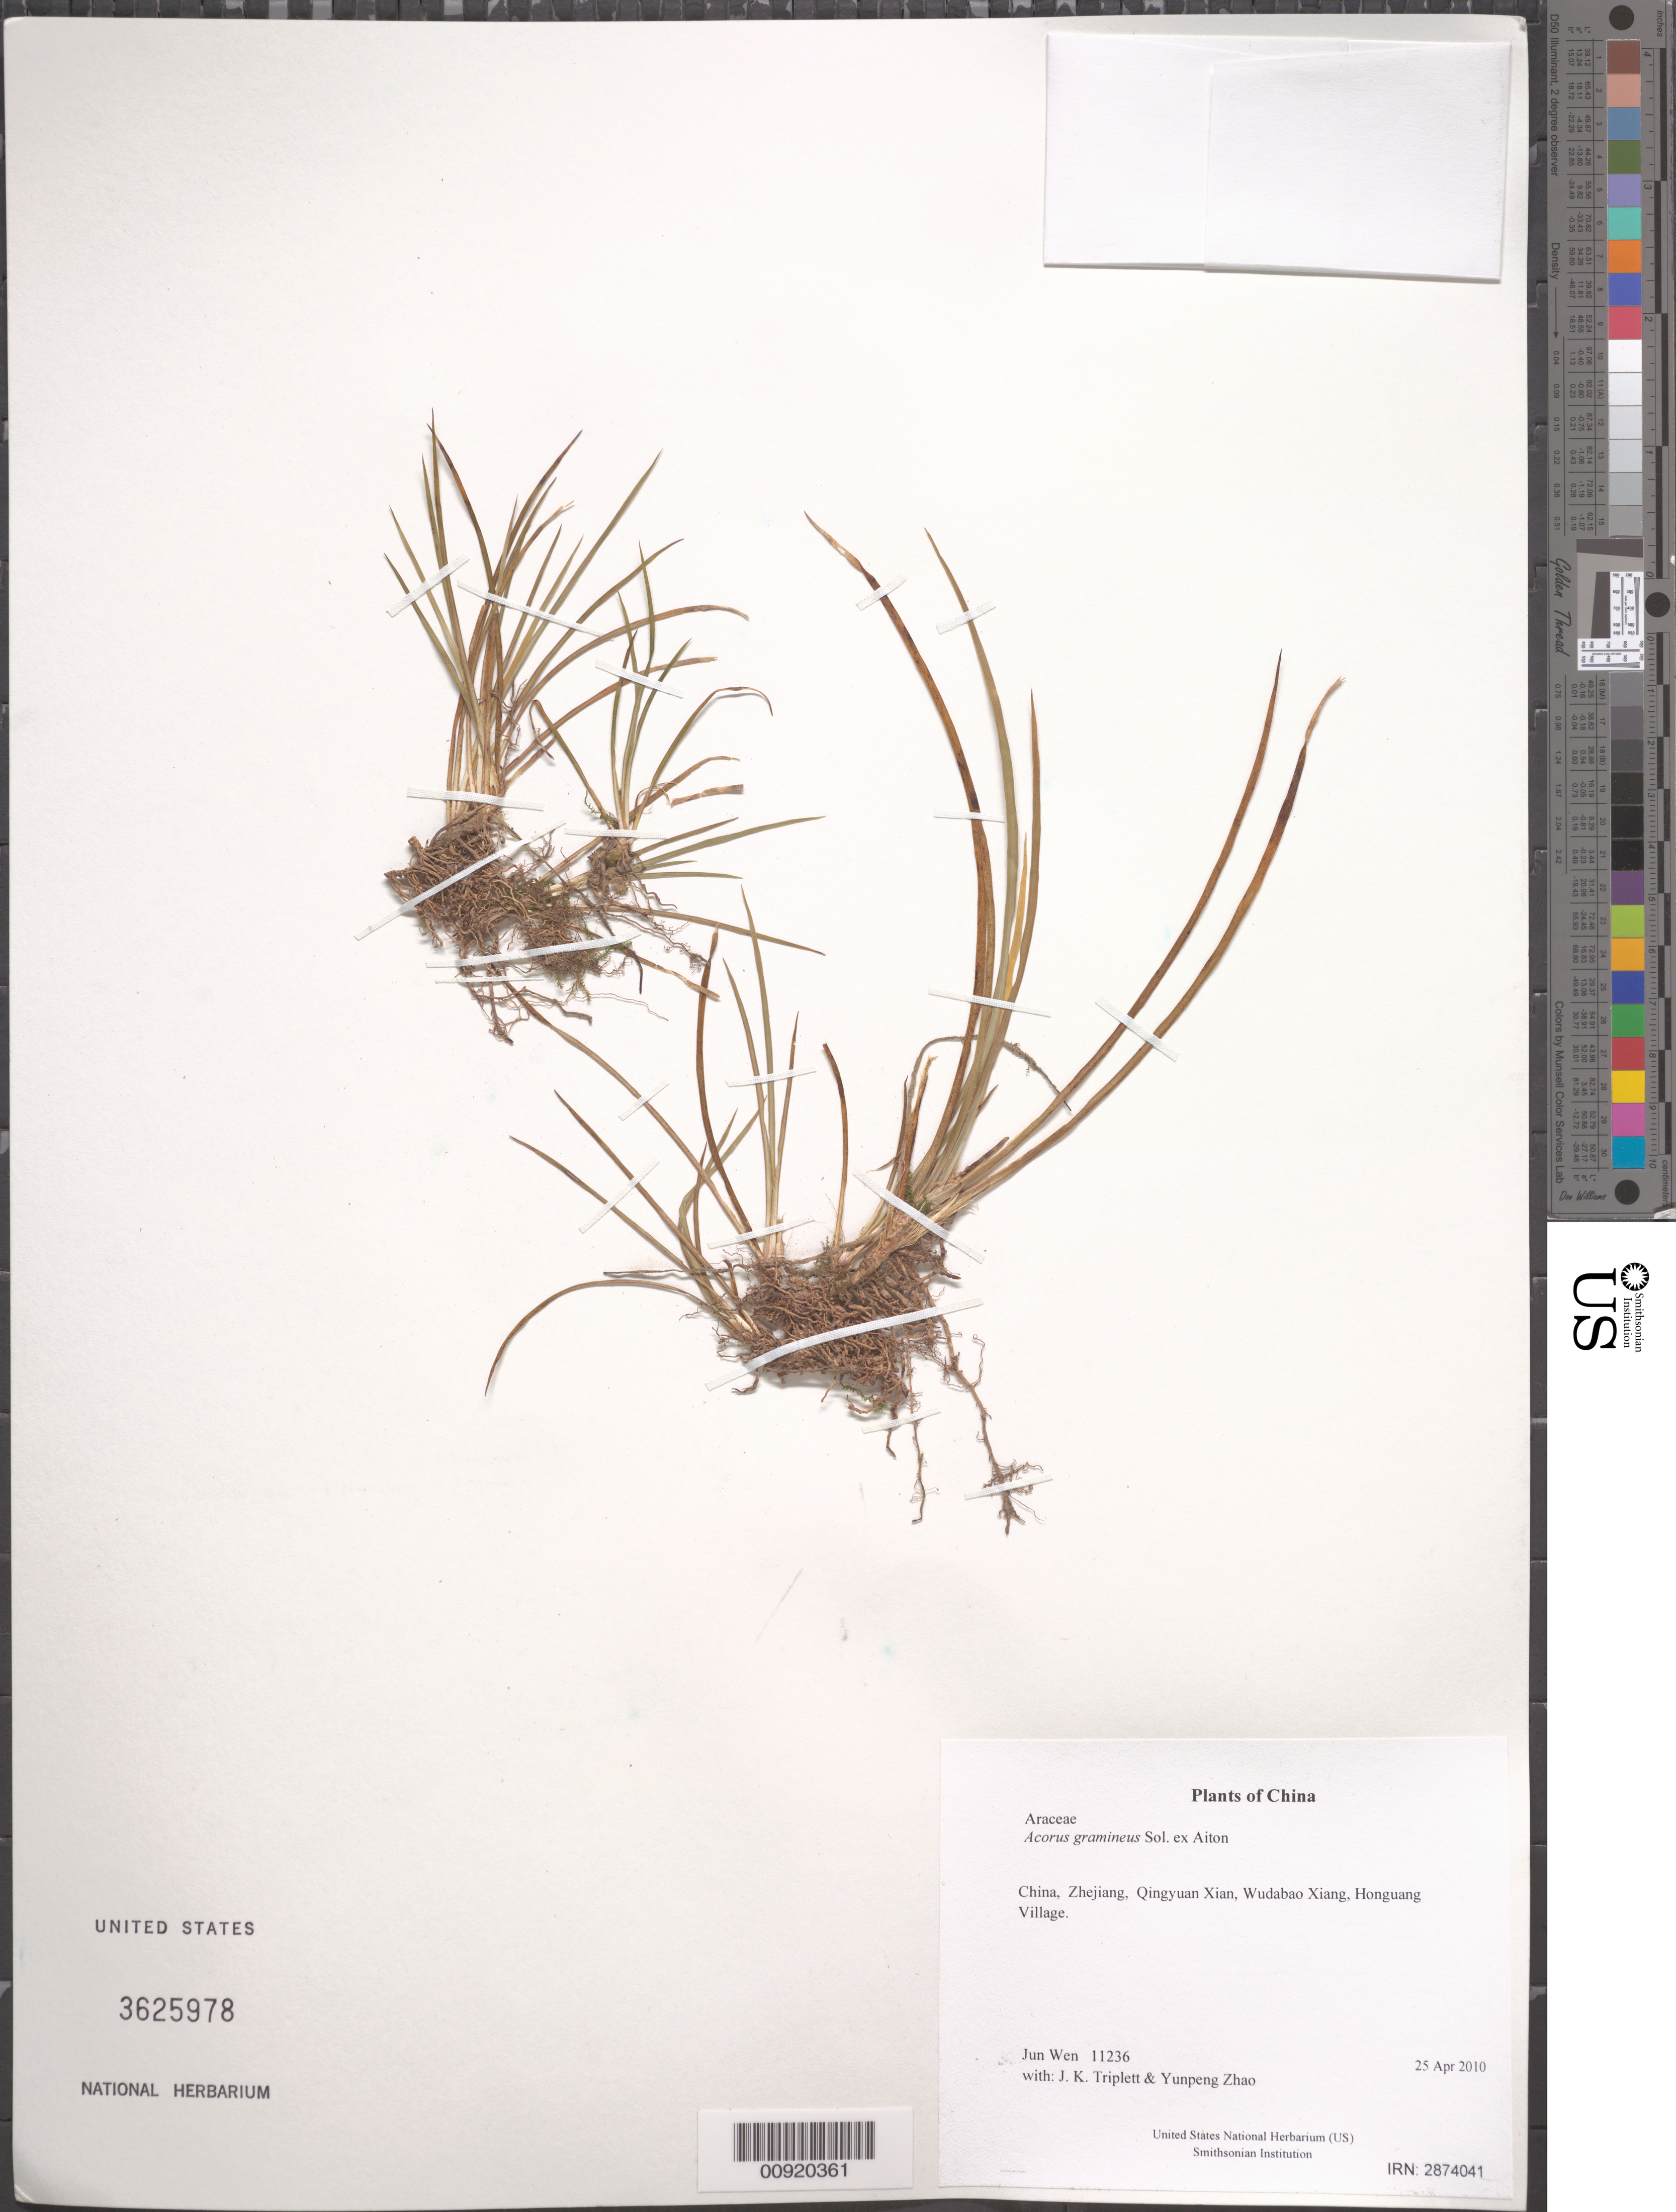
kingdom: Plantae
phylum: Tracheophyta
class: Liliopsida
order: Acorales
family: Acoraceae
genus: Acorus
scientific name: Acorus gramineus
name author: Sol. ex Aiton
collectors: J. Wen, J. K. Triplett & Yunpeng Zhao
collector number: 11236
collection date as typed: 25 Apr 2010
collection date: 2010-04-25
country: China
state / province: Zhejiang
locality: Qingyuan Xian, Wudabao Xiang, Honguang Village.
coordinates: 27 41.492 N, 119 07.832 E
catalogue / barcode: US 3625978